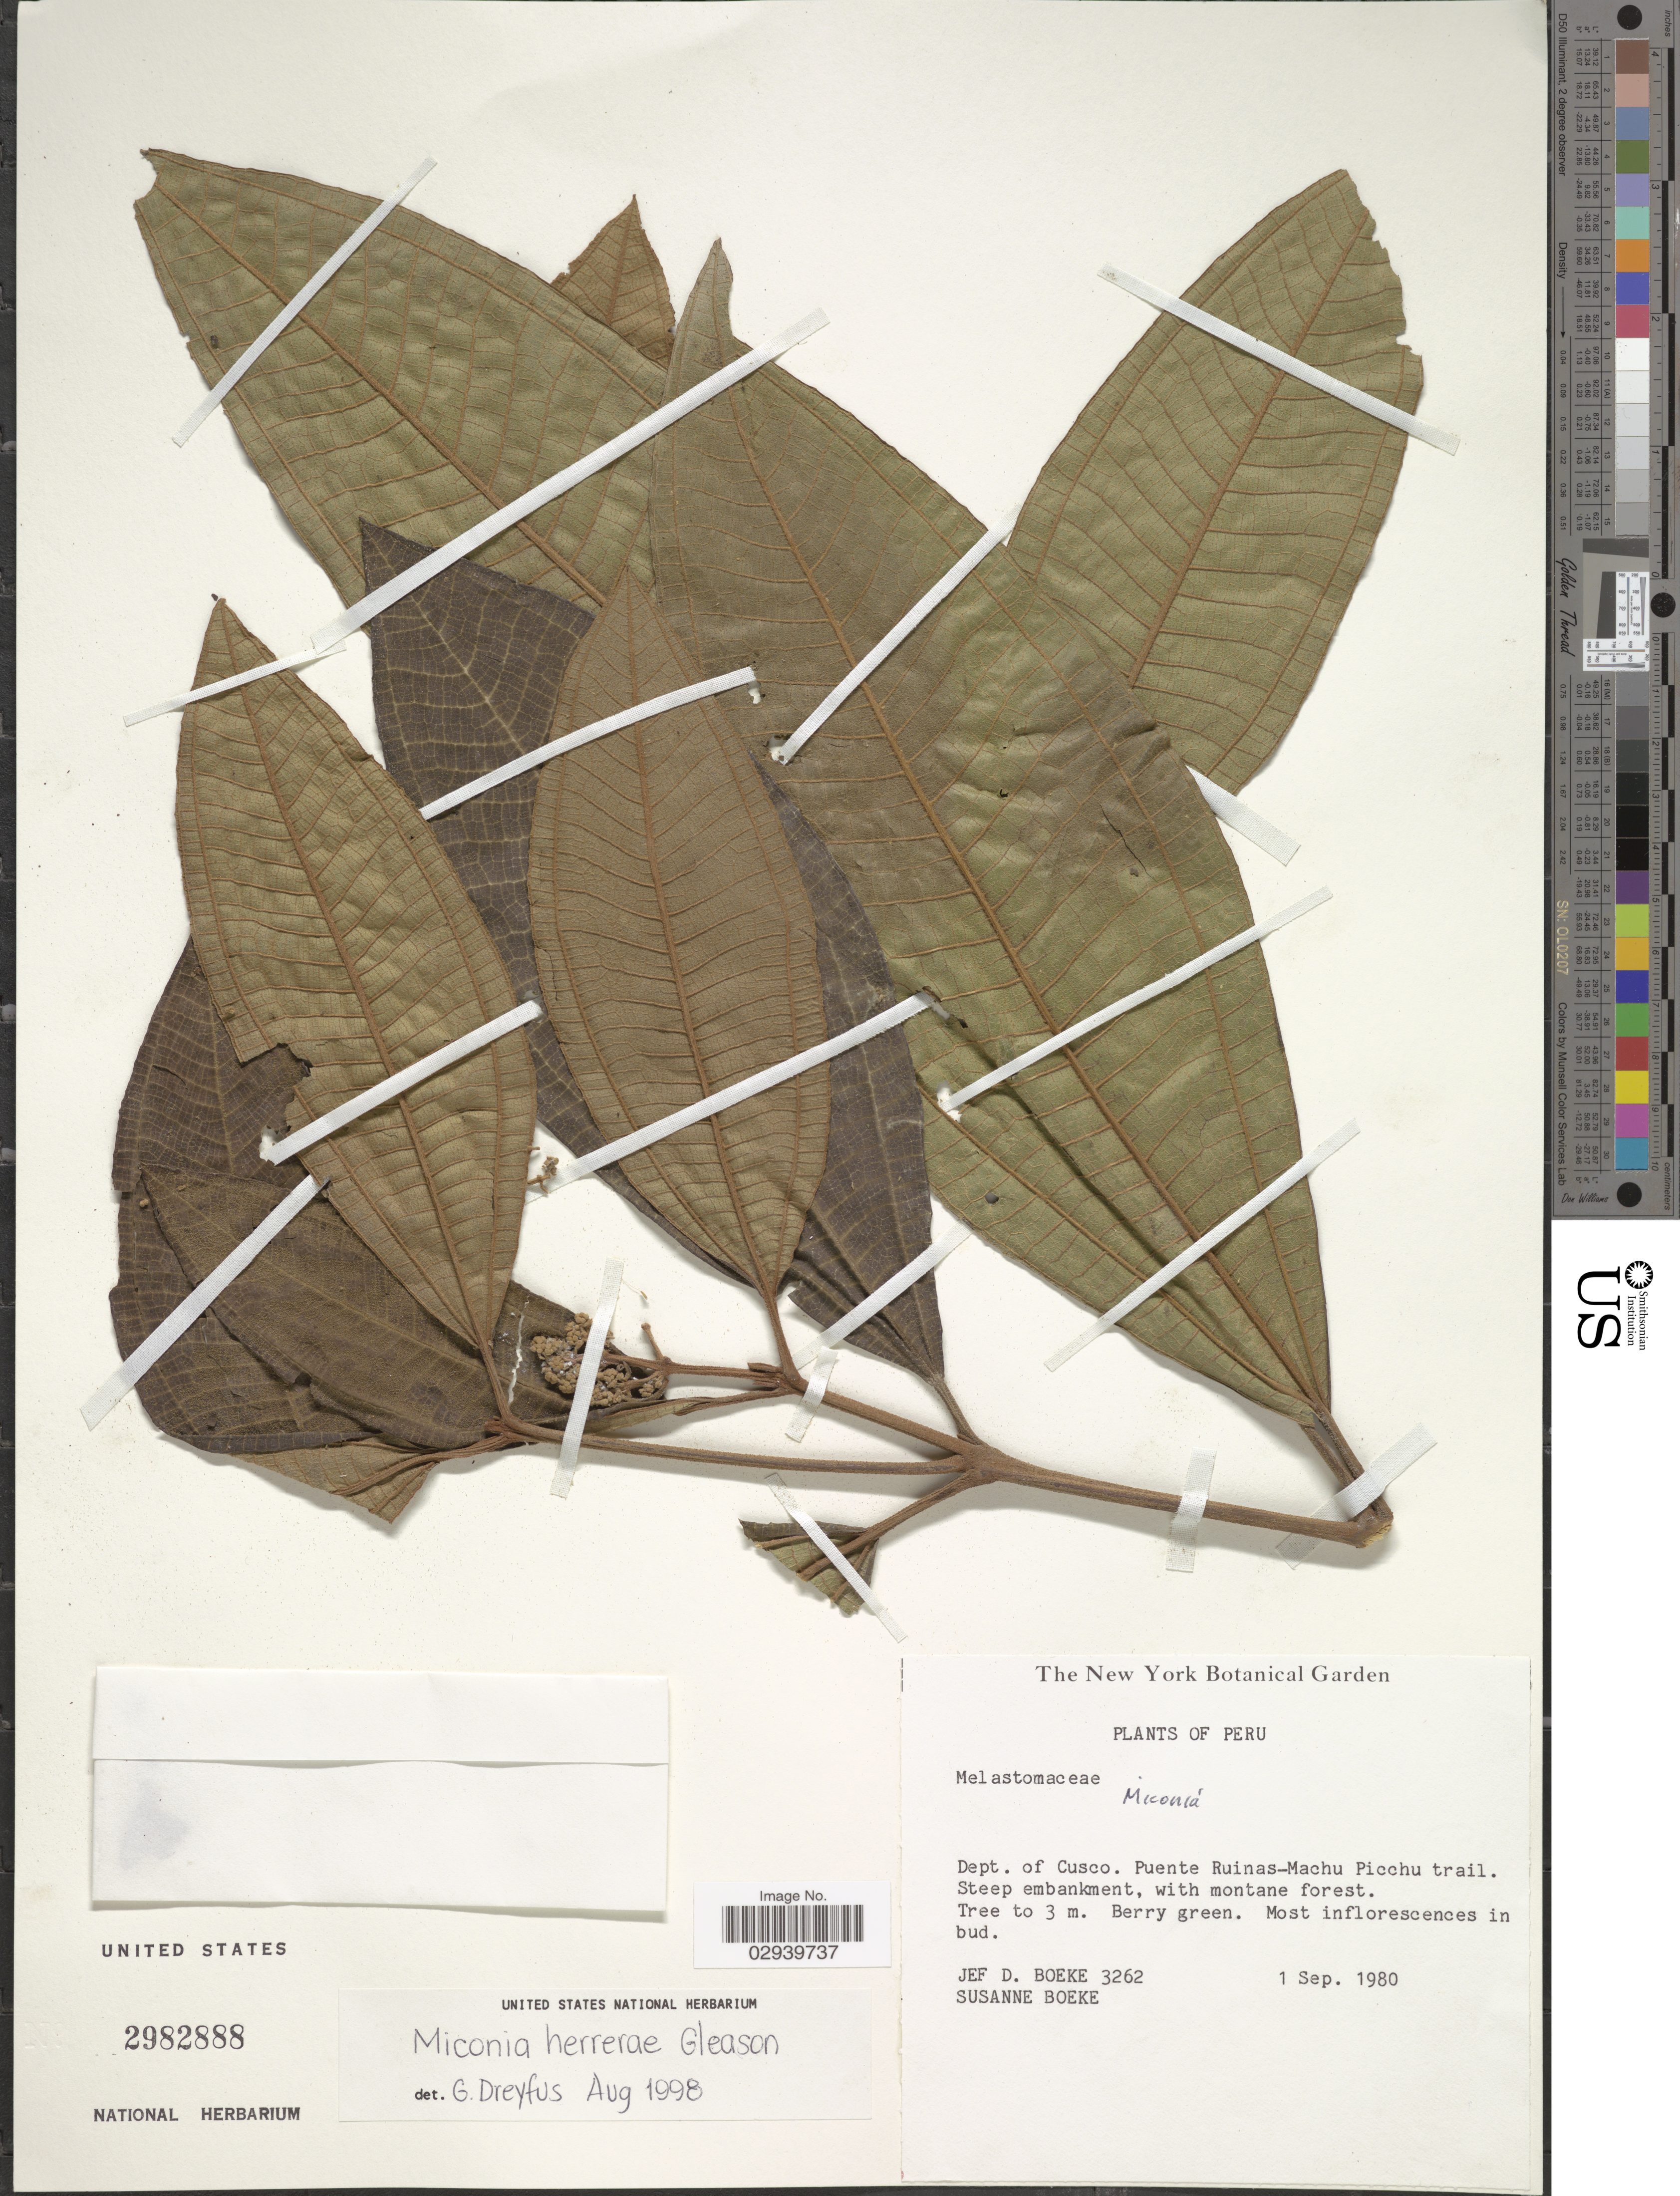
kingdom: Plantae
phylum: Tracheophyta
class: Magnoliopsida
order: Myrtales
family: Melastomataceae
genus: Miconia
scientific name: Miconia herrerae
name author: Gleason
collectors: J. Boeke & S. Boeke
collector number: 3262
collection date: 1980-09-01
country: Peru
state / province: Cusco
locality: Dept. of Cusco. Puente Ruinas-Machu Picchu trail.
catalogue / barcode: US 2982888